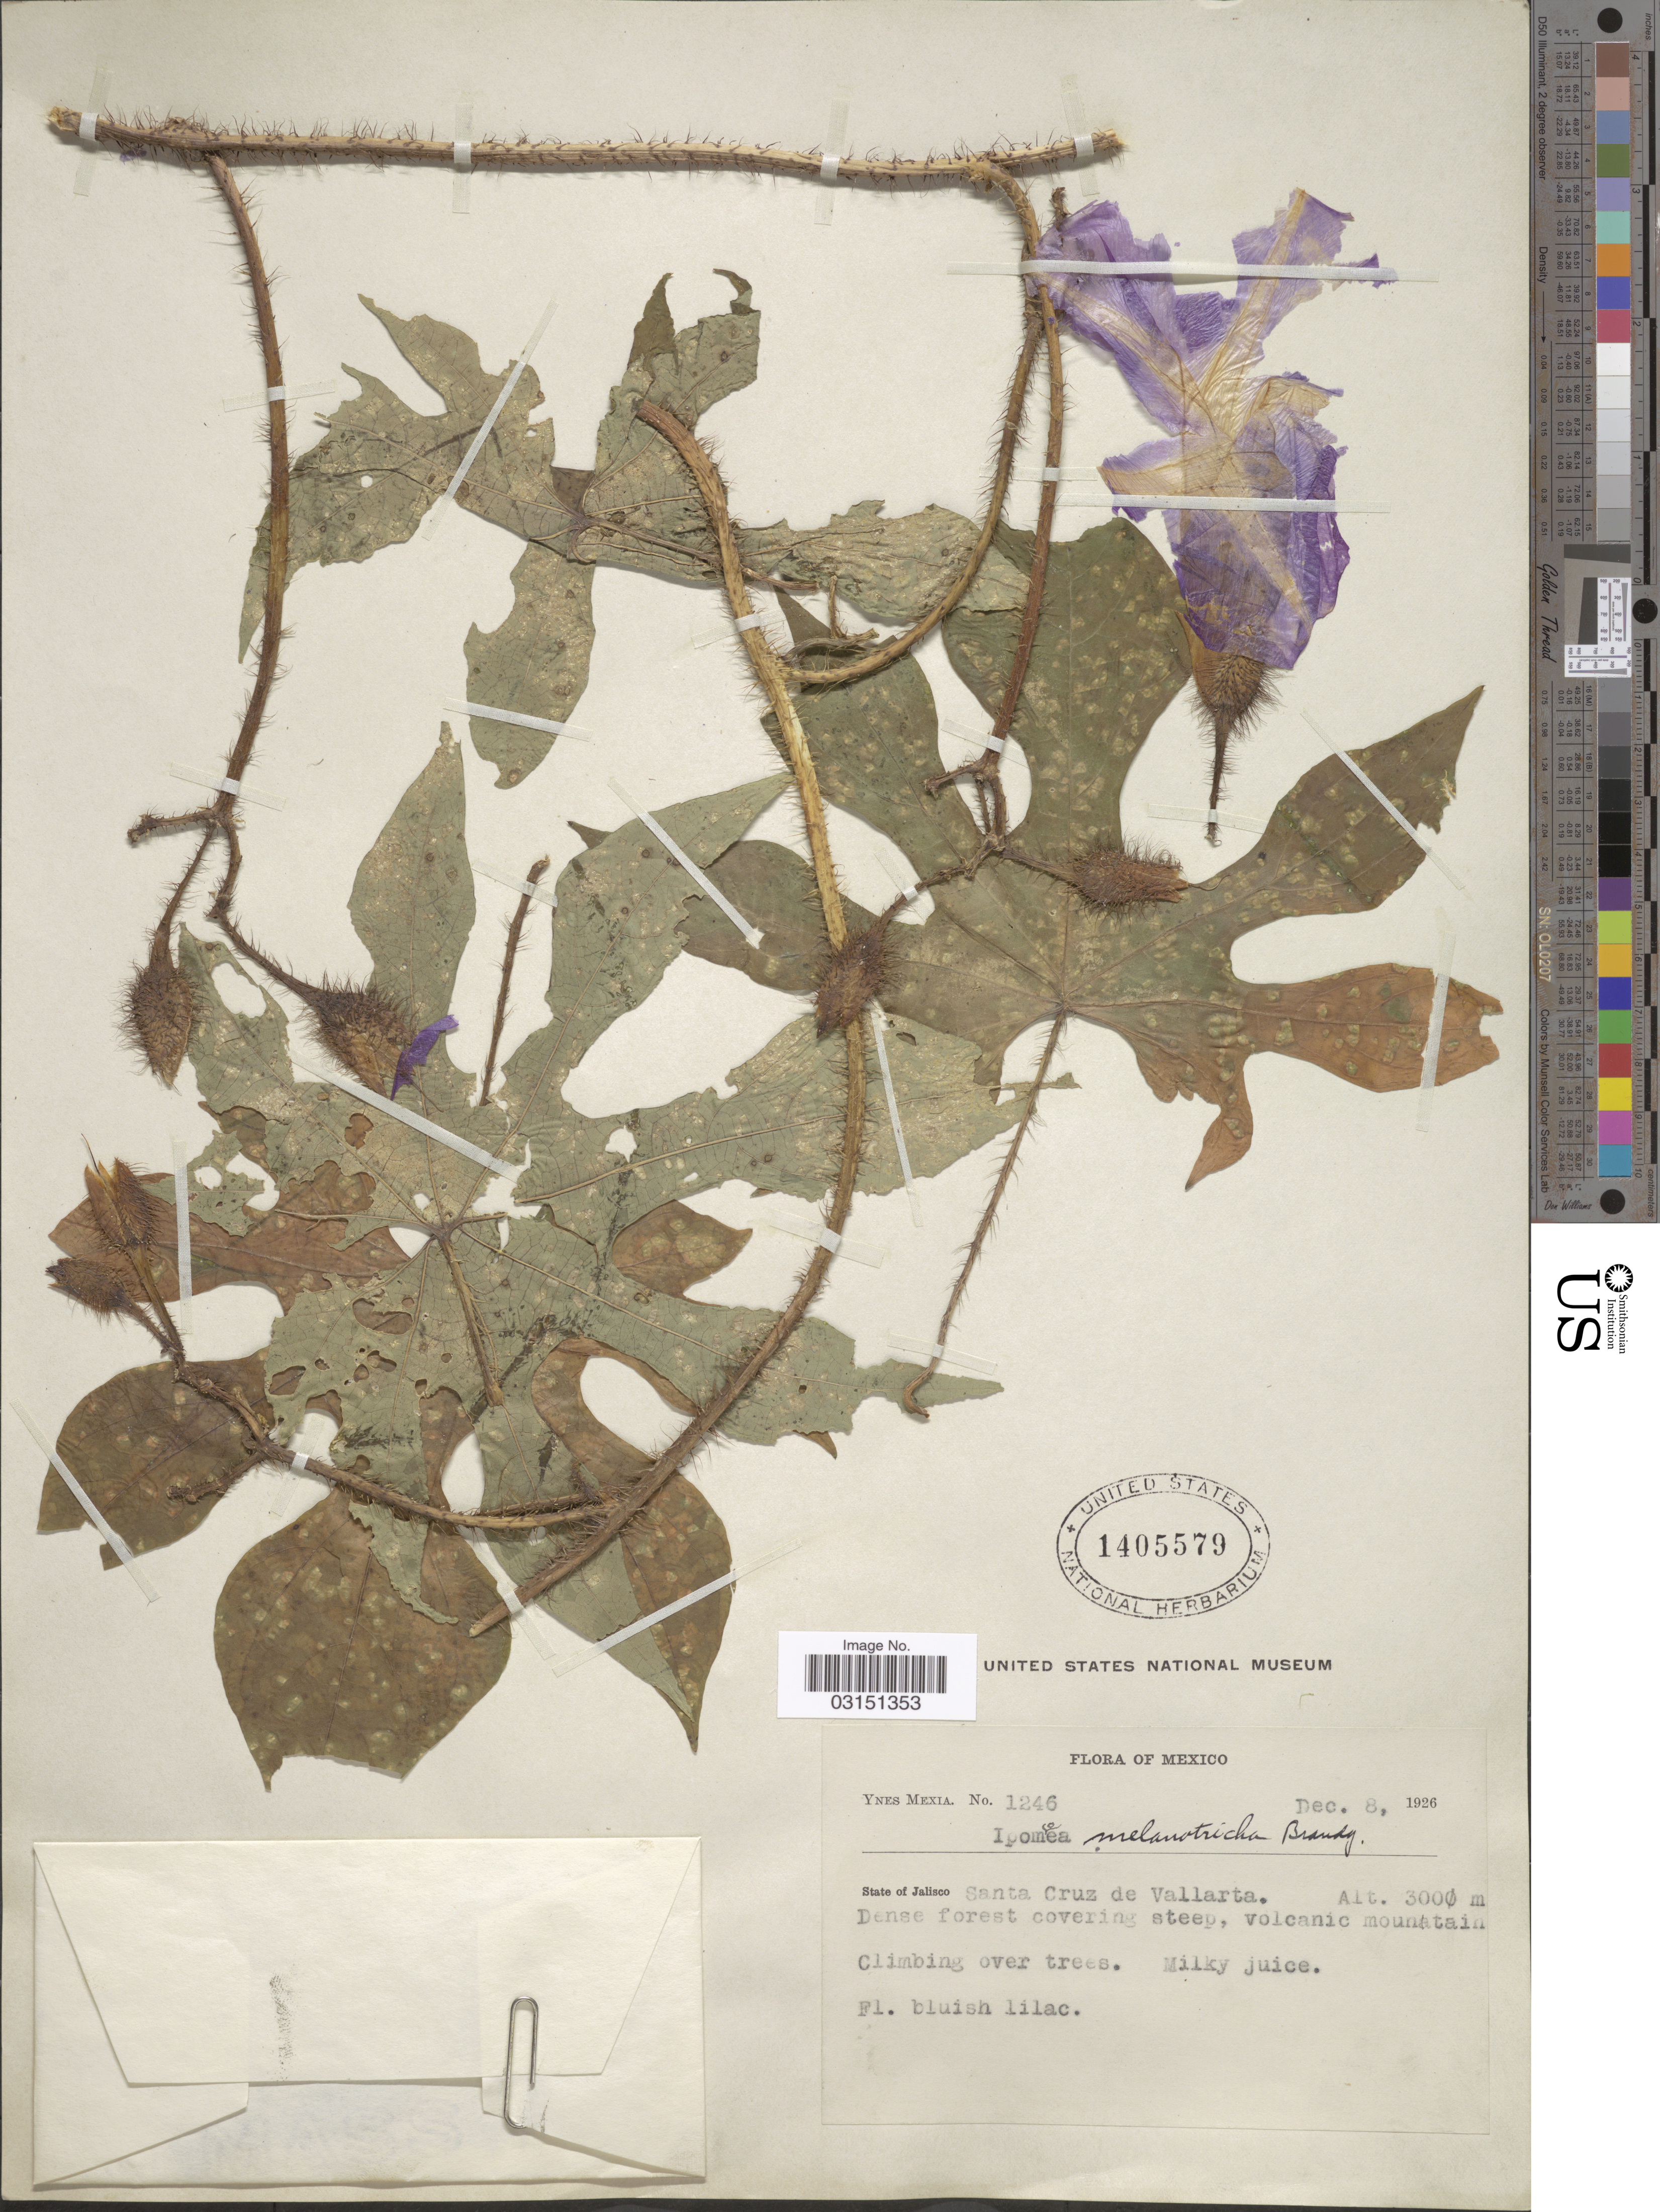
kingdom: Plantae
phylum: Tracheophyta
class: Magnoliopsida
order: Solanales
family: Convolvulaceae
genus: Ipomoea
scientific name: Ipomoea setosa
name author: Ker Gawl.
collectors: Y. Mexia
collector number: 1246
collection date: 1926-12-08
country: Mexico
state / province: Jalisco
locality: Santa Cruz de Vallarta.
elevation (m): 300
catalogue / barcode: US 1405579